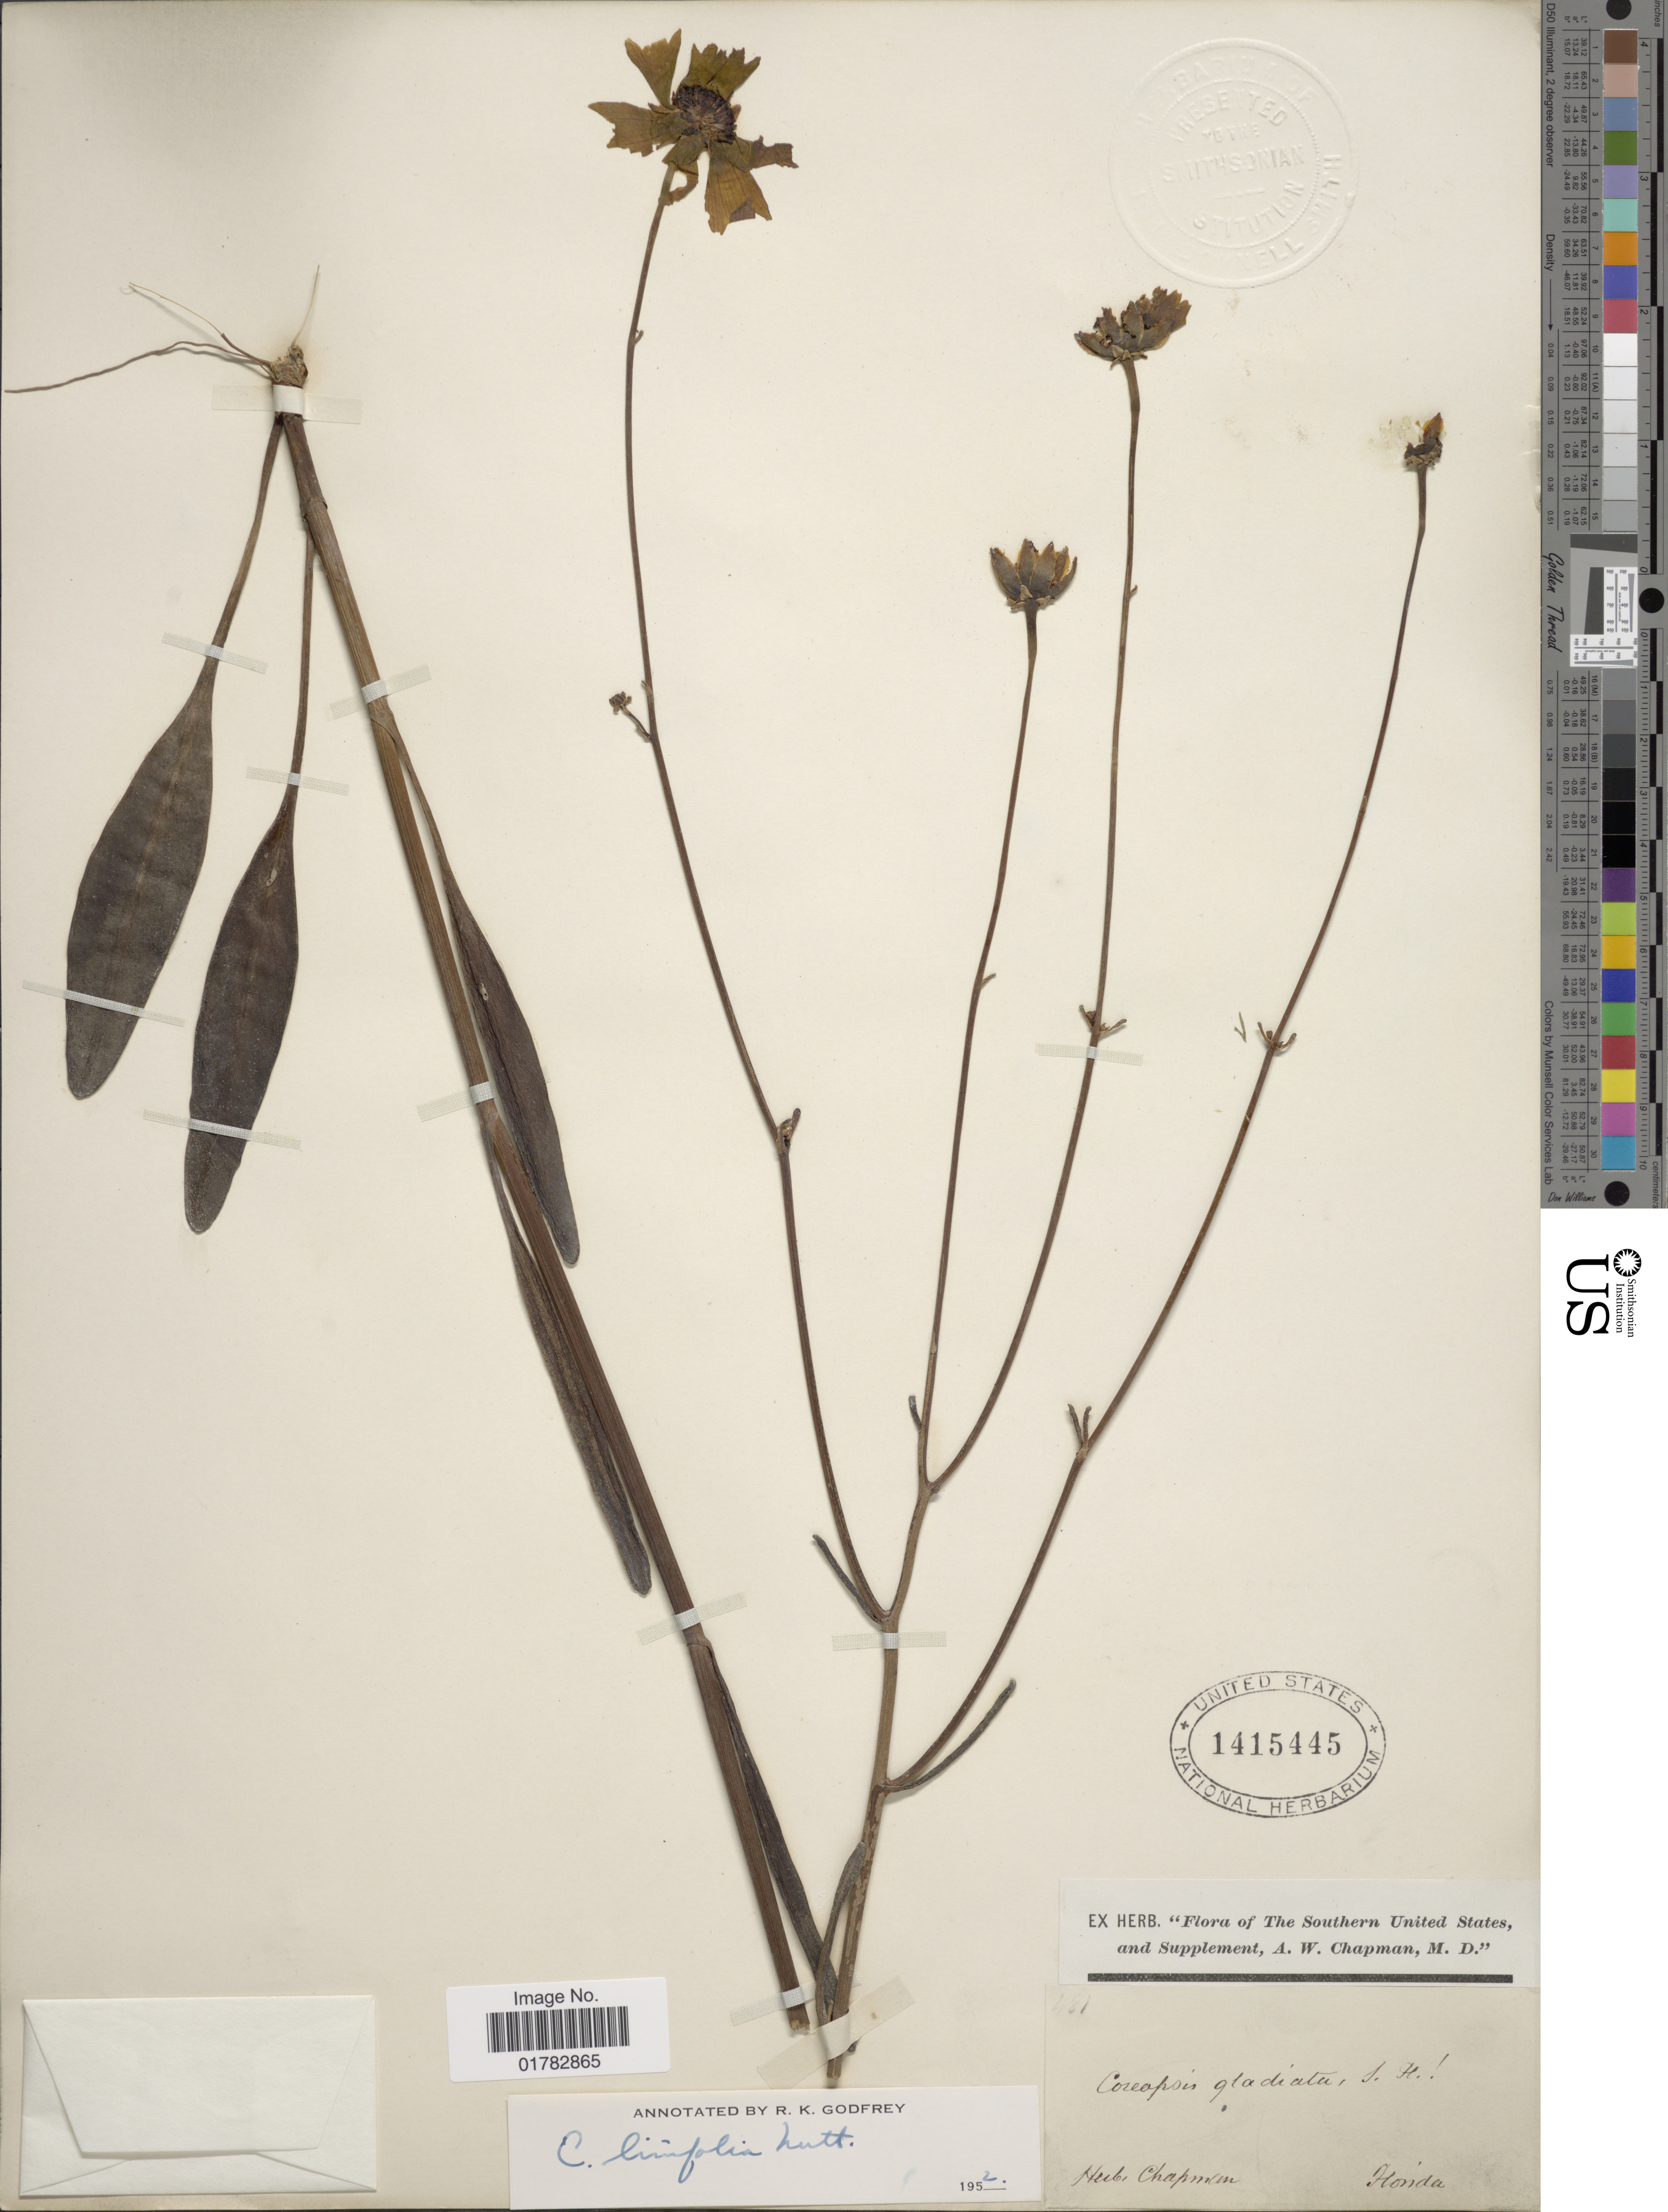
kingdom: Plantae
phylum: Tracheophyta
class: Magnoliopsida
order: Asterales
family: Asteraceae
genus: Coreopsis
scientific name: Coreopsis linifolia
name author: Nutt.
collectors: ex herb. Chapman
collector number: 481*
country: United States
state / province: Florida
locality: Southern United States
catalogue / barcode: US 1415445